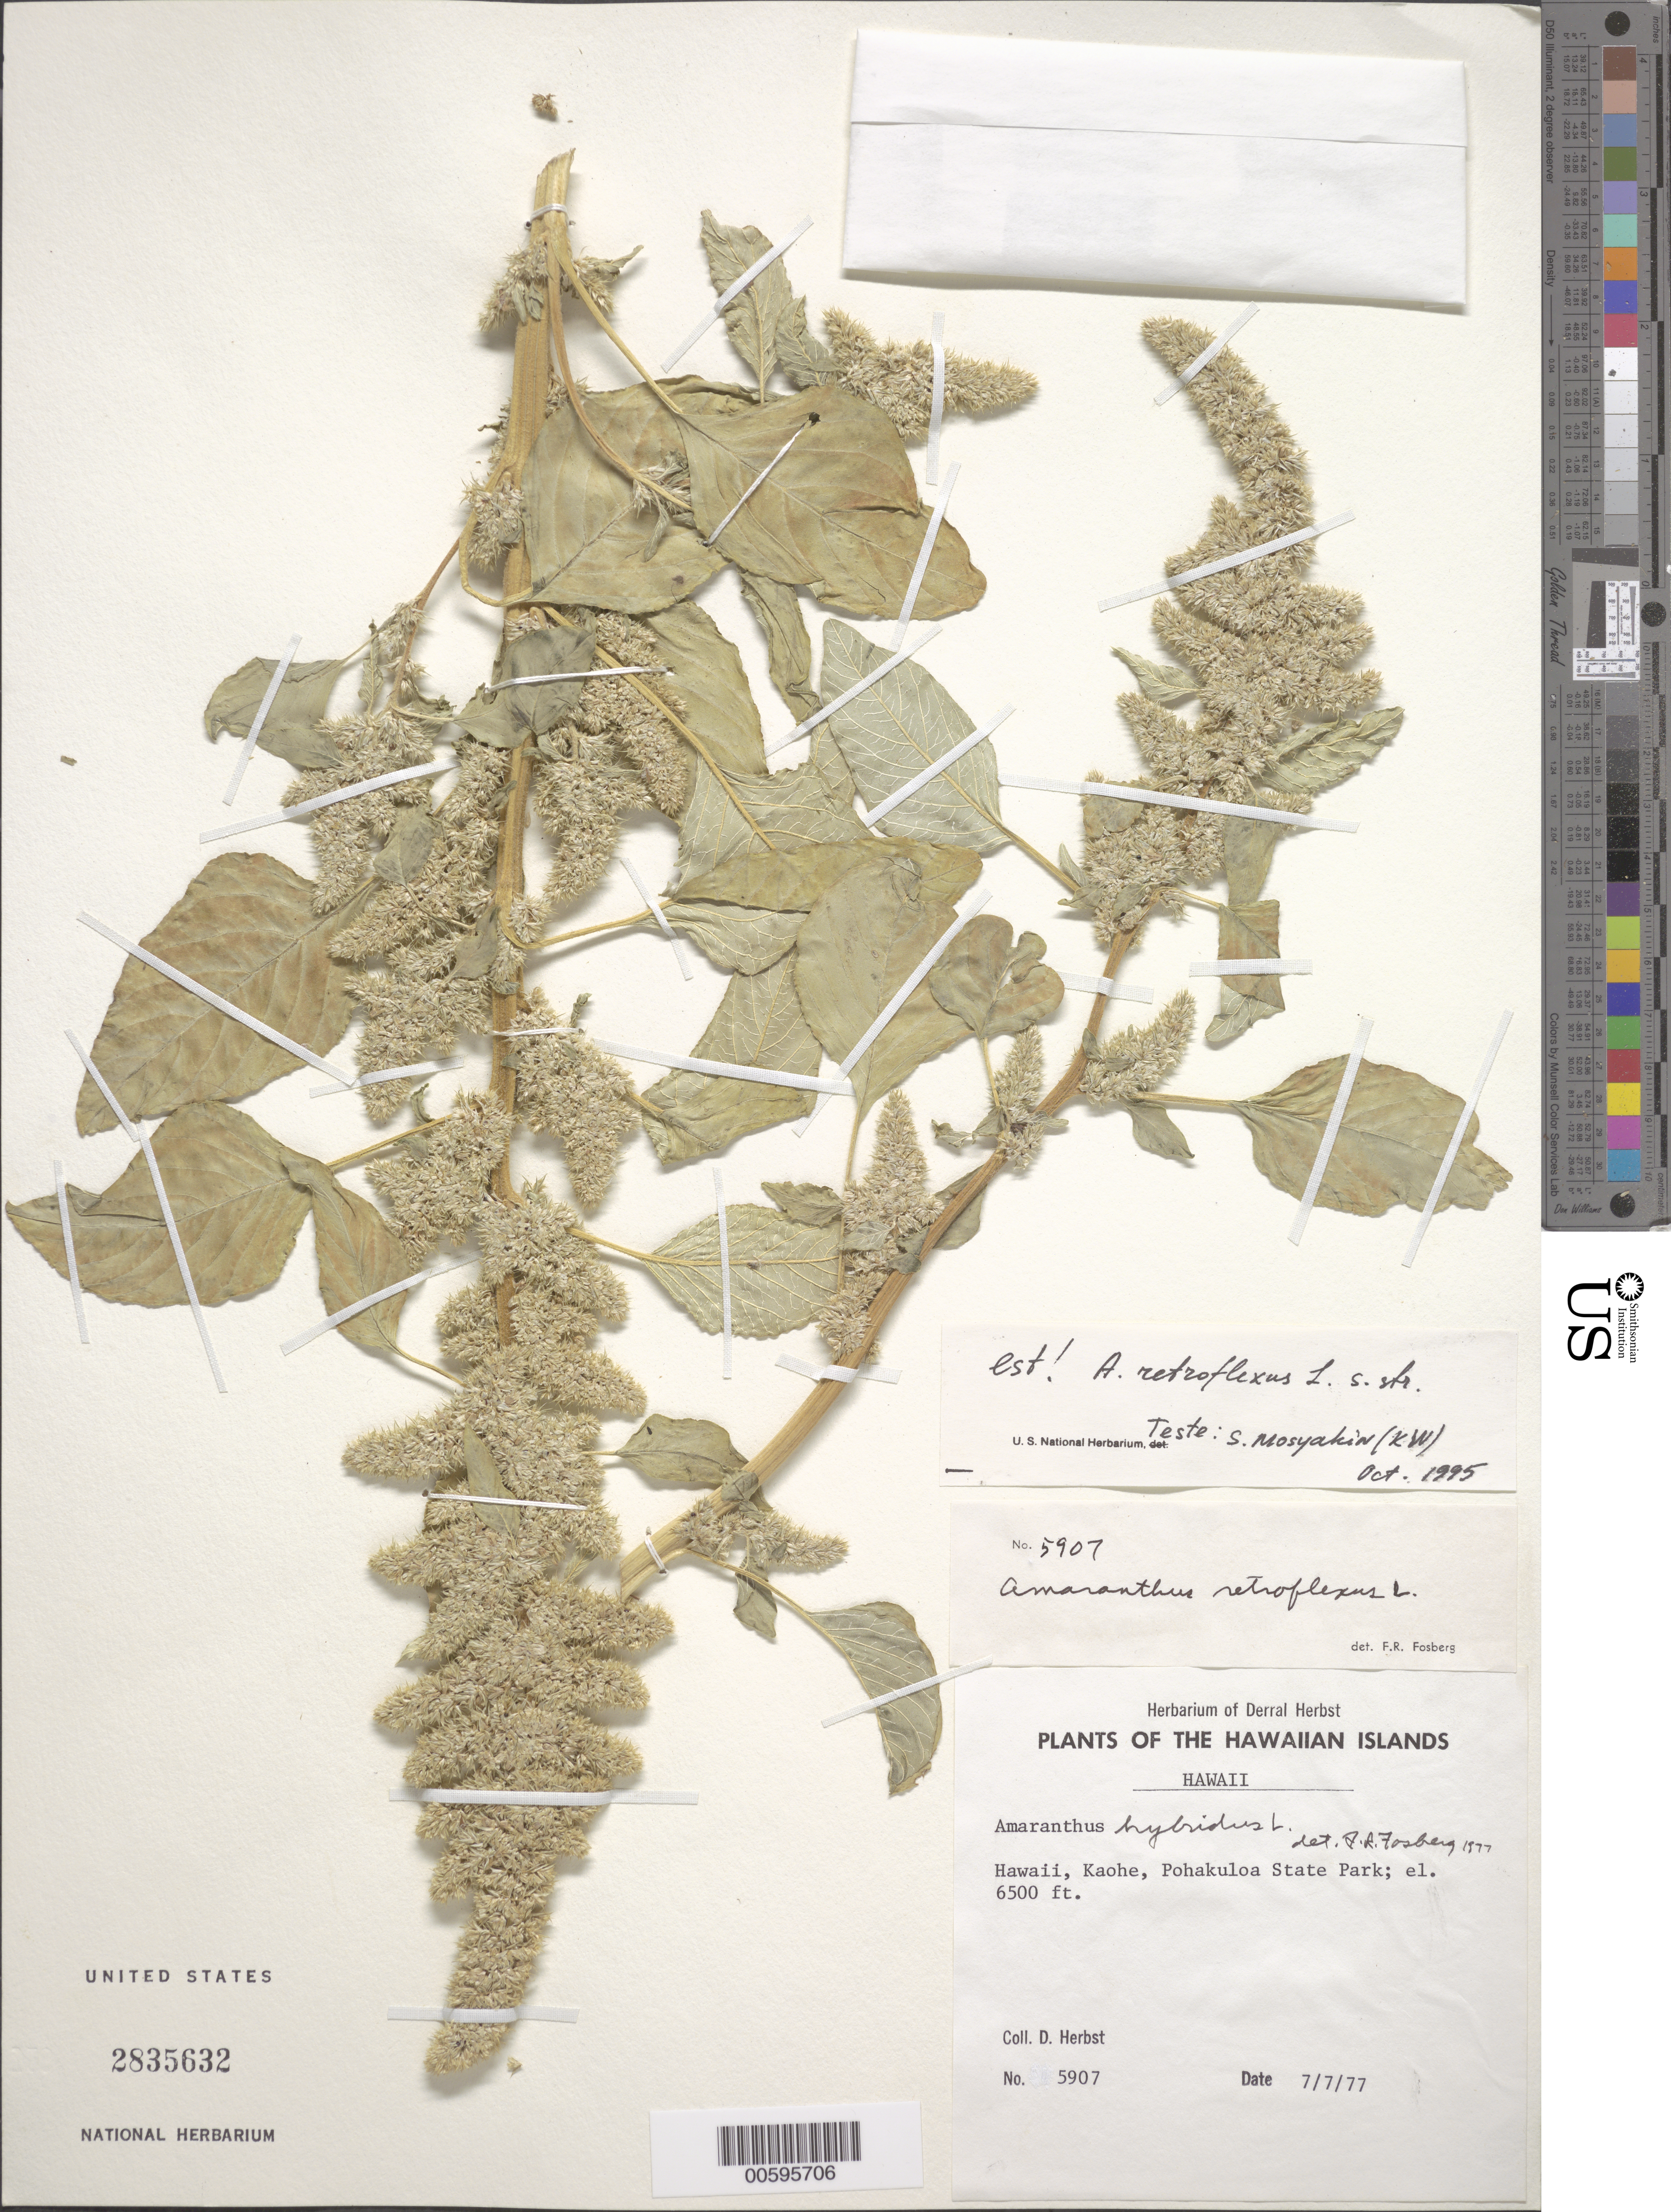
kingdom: Plantae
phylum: Tracheophyta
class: Magnoliopsida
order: Caryophyllales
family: Amaranthaceae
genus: Amaranthus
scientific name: Amaranthus retroflexus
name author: L.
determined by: Mosyakin, S.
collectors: D. R. Herbst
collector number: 5907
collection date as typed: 7 Jul 1977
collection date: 1977-07-07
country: United States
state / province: Hawaii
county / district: Hawaii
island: Hawaii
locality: Kaohe, Pohakuloa State Park.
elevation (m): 1981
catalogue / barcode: US 2835632